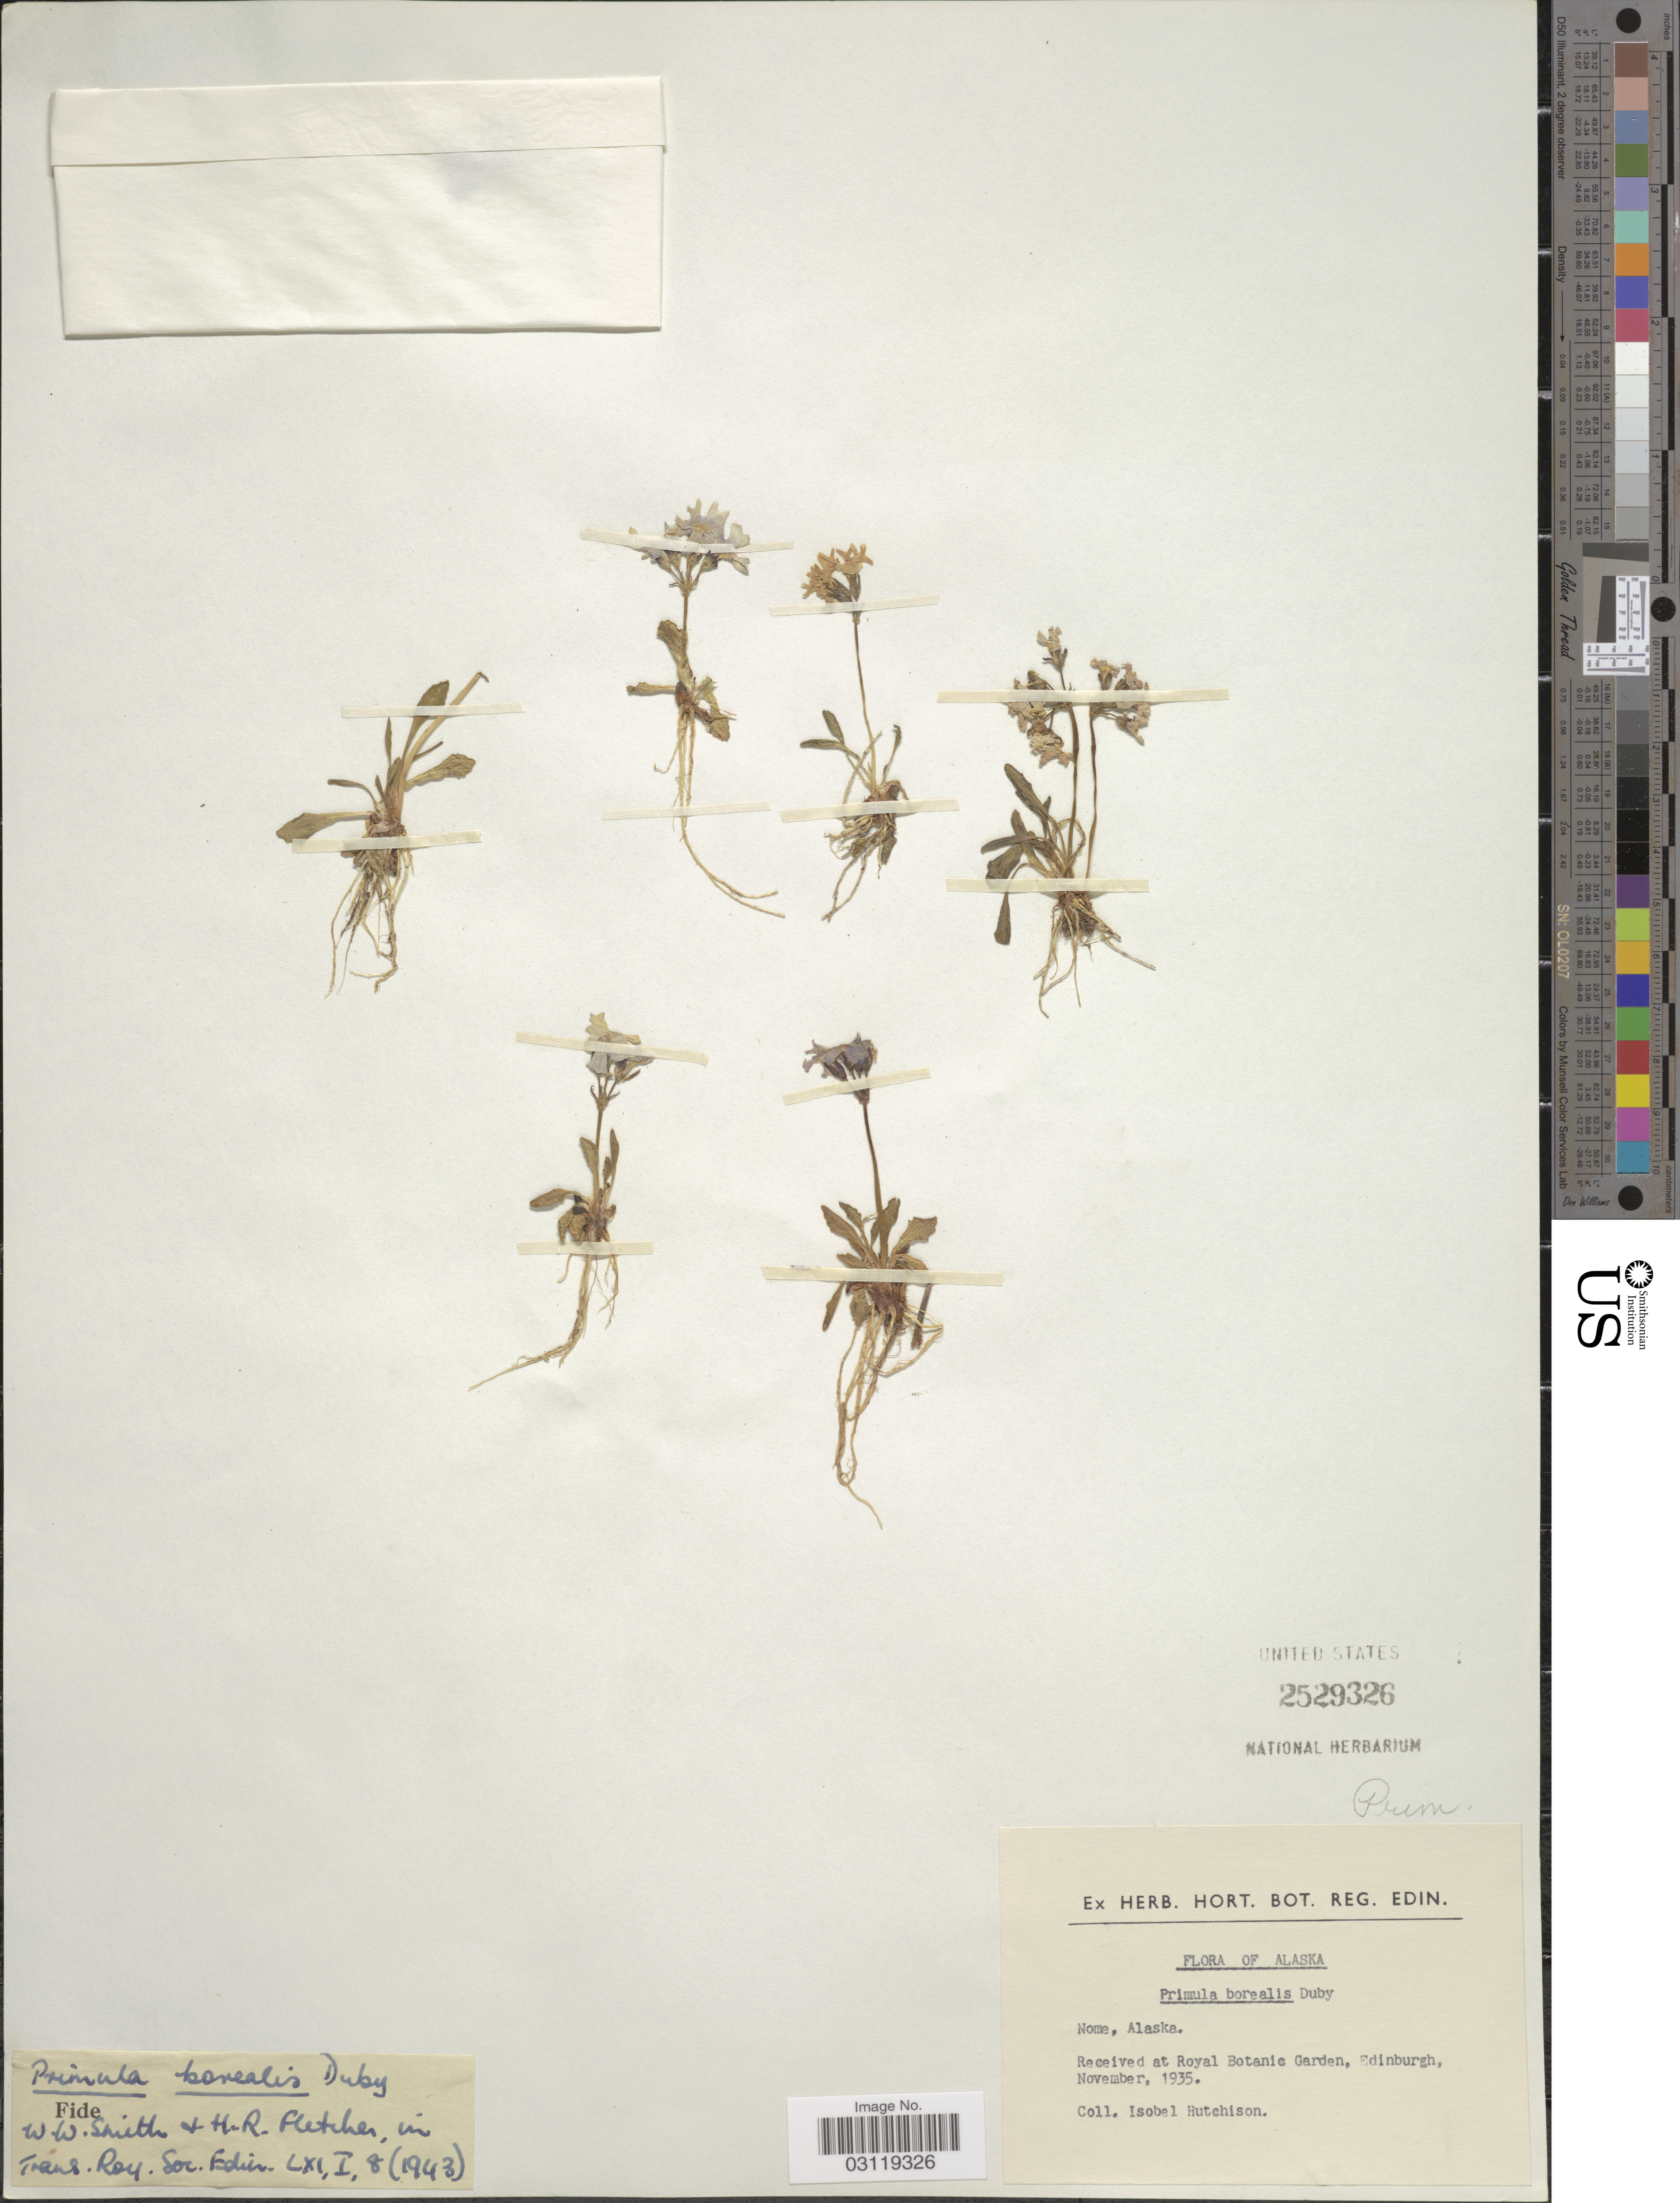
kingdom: Plantae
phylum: Tracheophyta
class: Magnoliopsida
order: Ericales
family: Primulaceae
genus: Primula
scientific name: Primula borealis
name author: Duby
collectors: I. W. Hutchison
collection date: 1935-11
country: United States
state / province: Alaska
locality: Nome.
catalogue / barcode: US 2529326